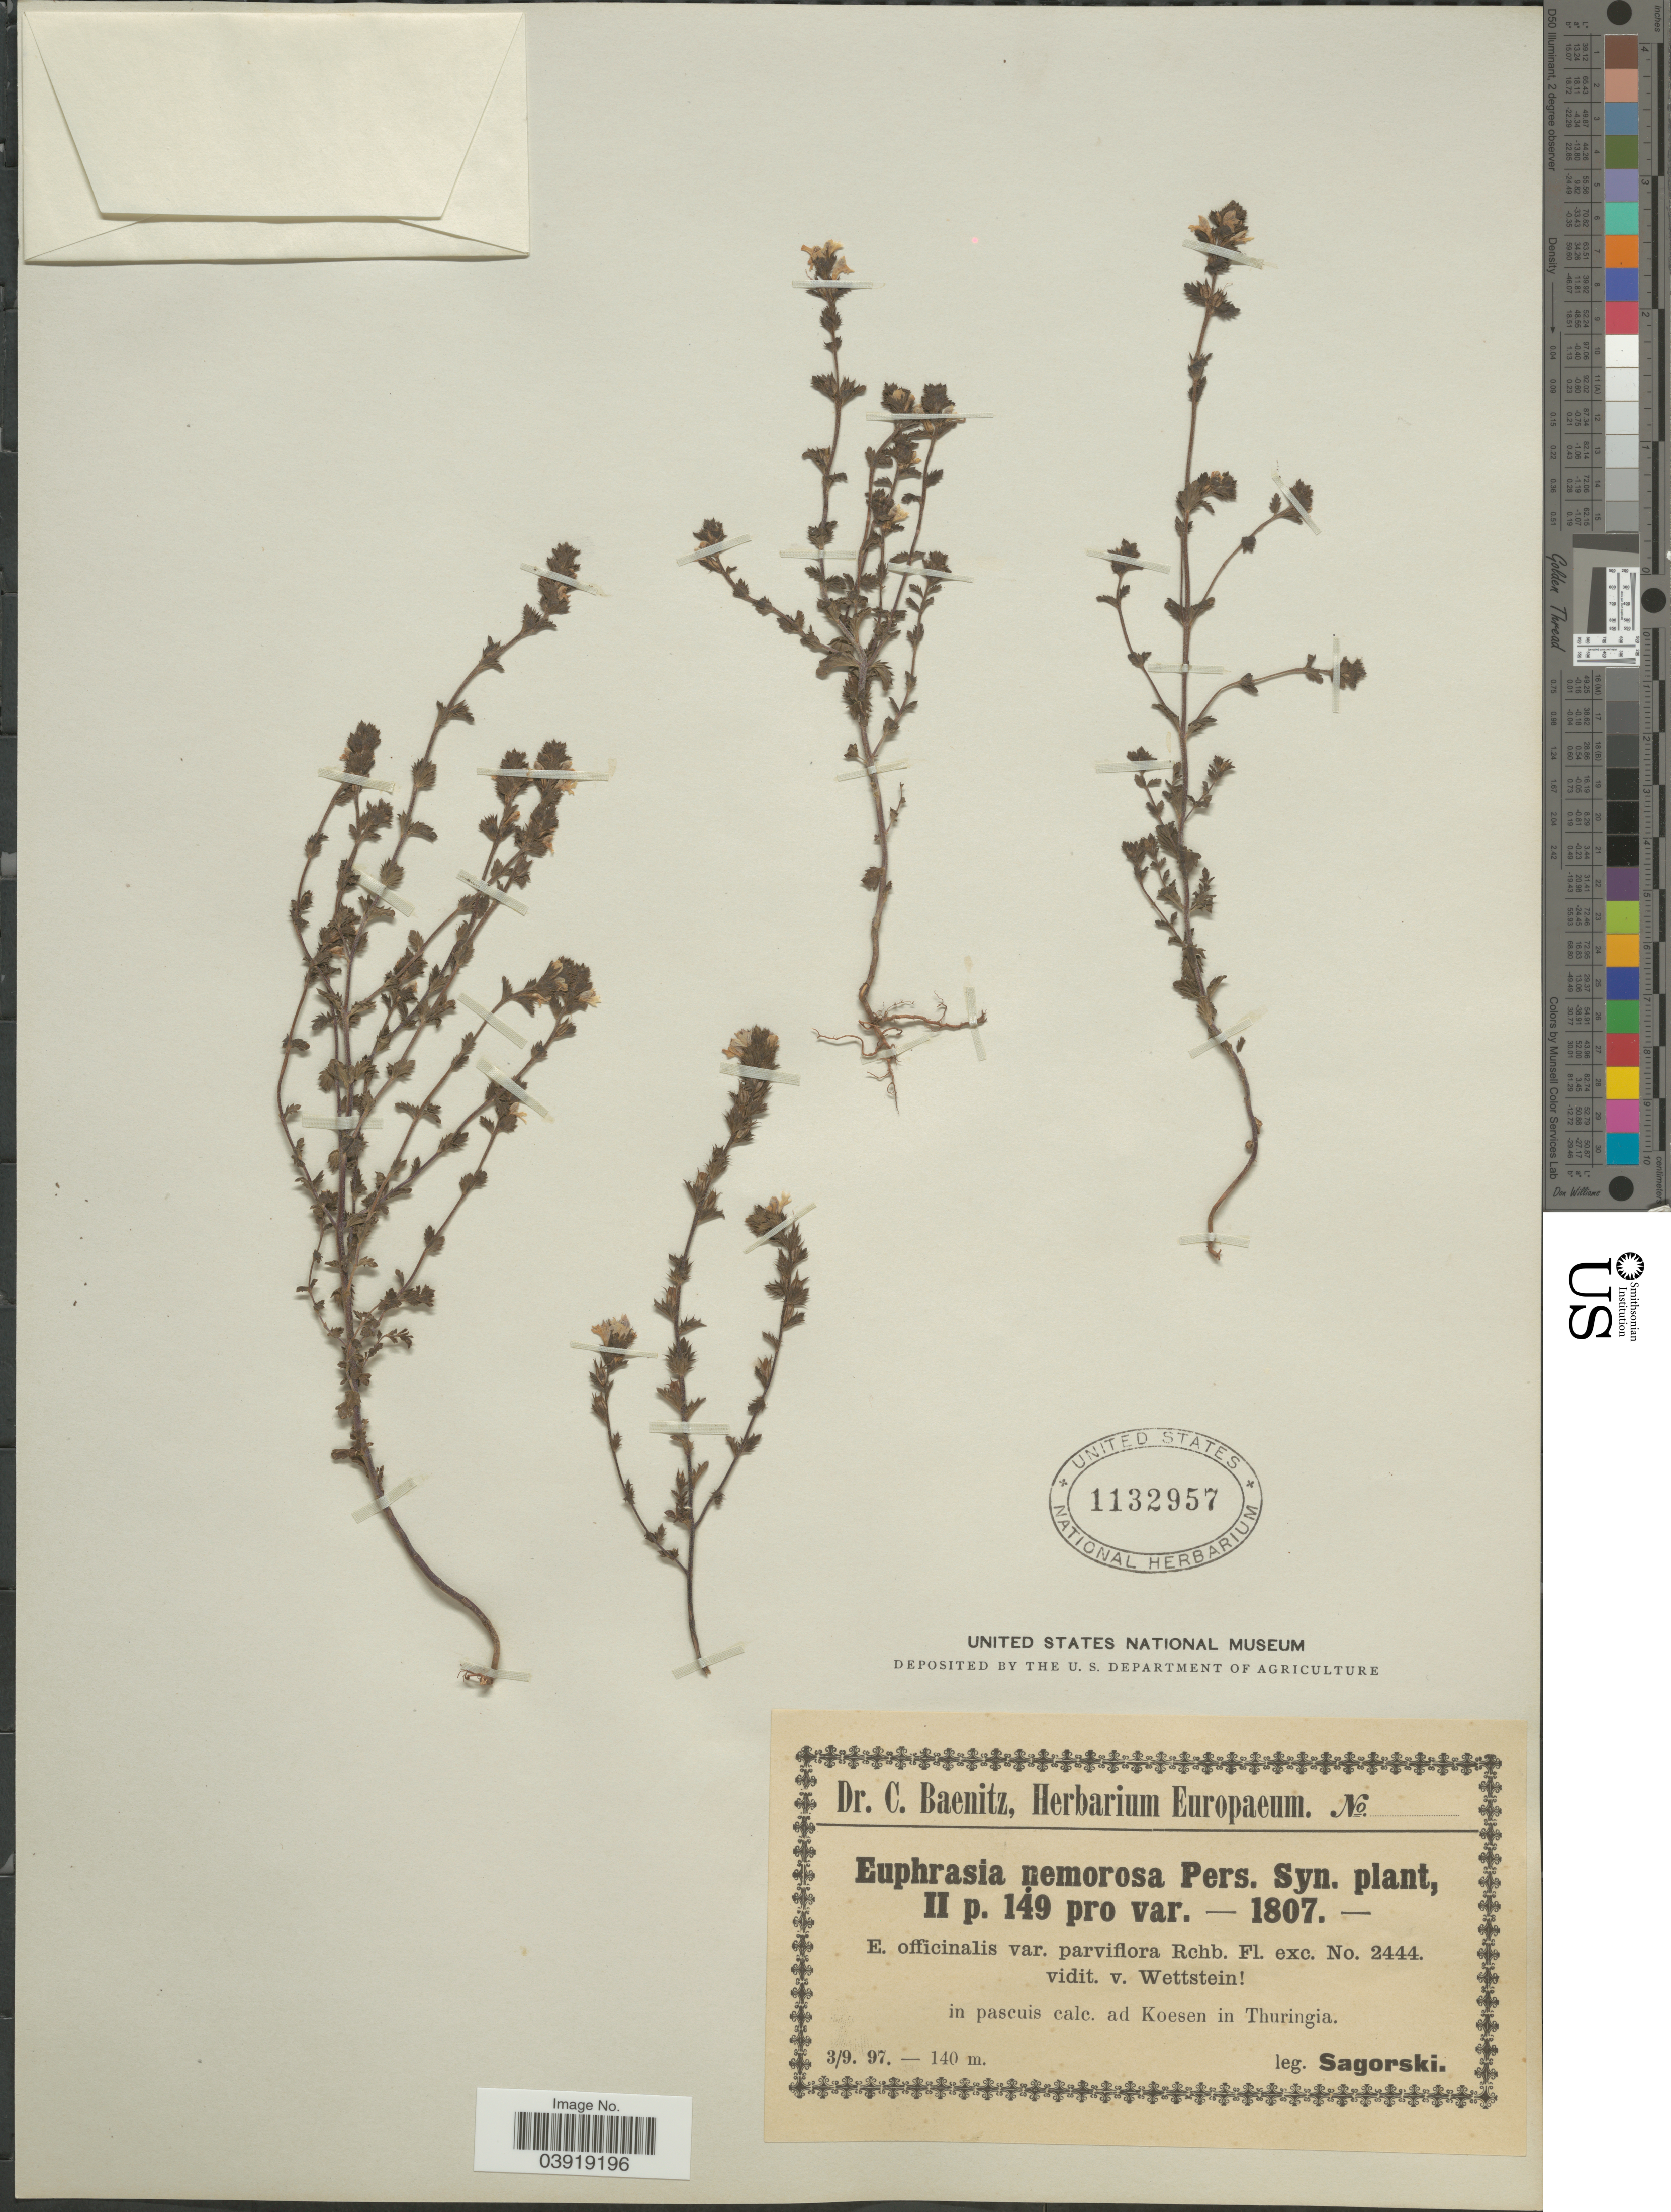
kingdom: Plantae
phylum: Tracheophyta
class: Magnoliopsida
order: Lamiales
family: Orobanchaceae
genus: Euphrasia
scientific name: Euphrasia nemorosa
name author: (Pers.) Wallr.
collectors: -. Sagorski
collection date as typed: Transcribed d/m/y: 3/9/97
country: Germany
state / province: Thuringia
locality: In pascuis calc. ad Koesen in Thuringia.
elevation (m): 140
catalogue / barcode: US 1132957